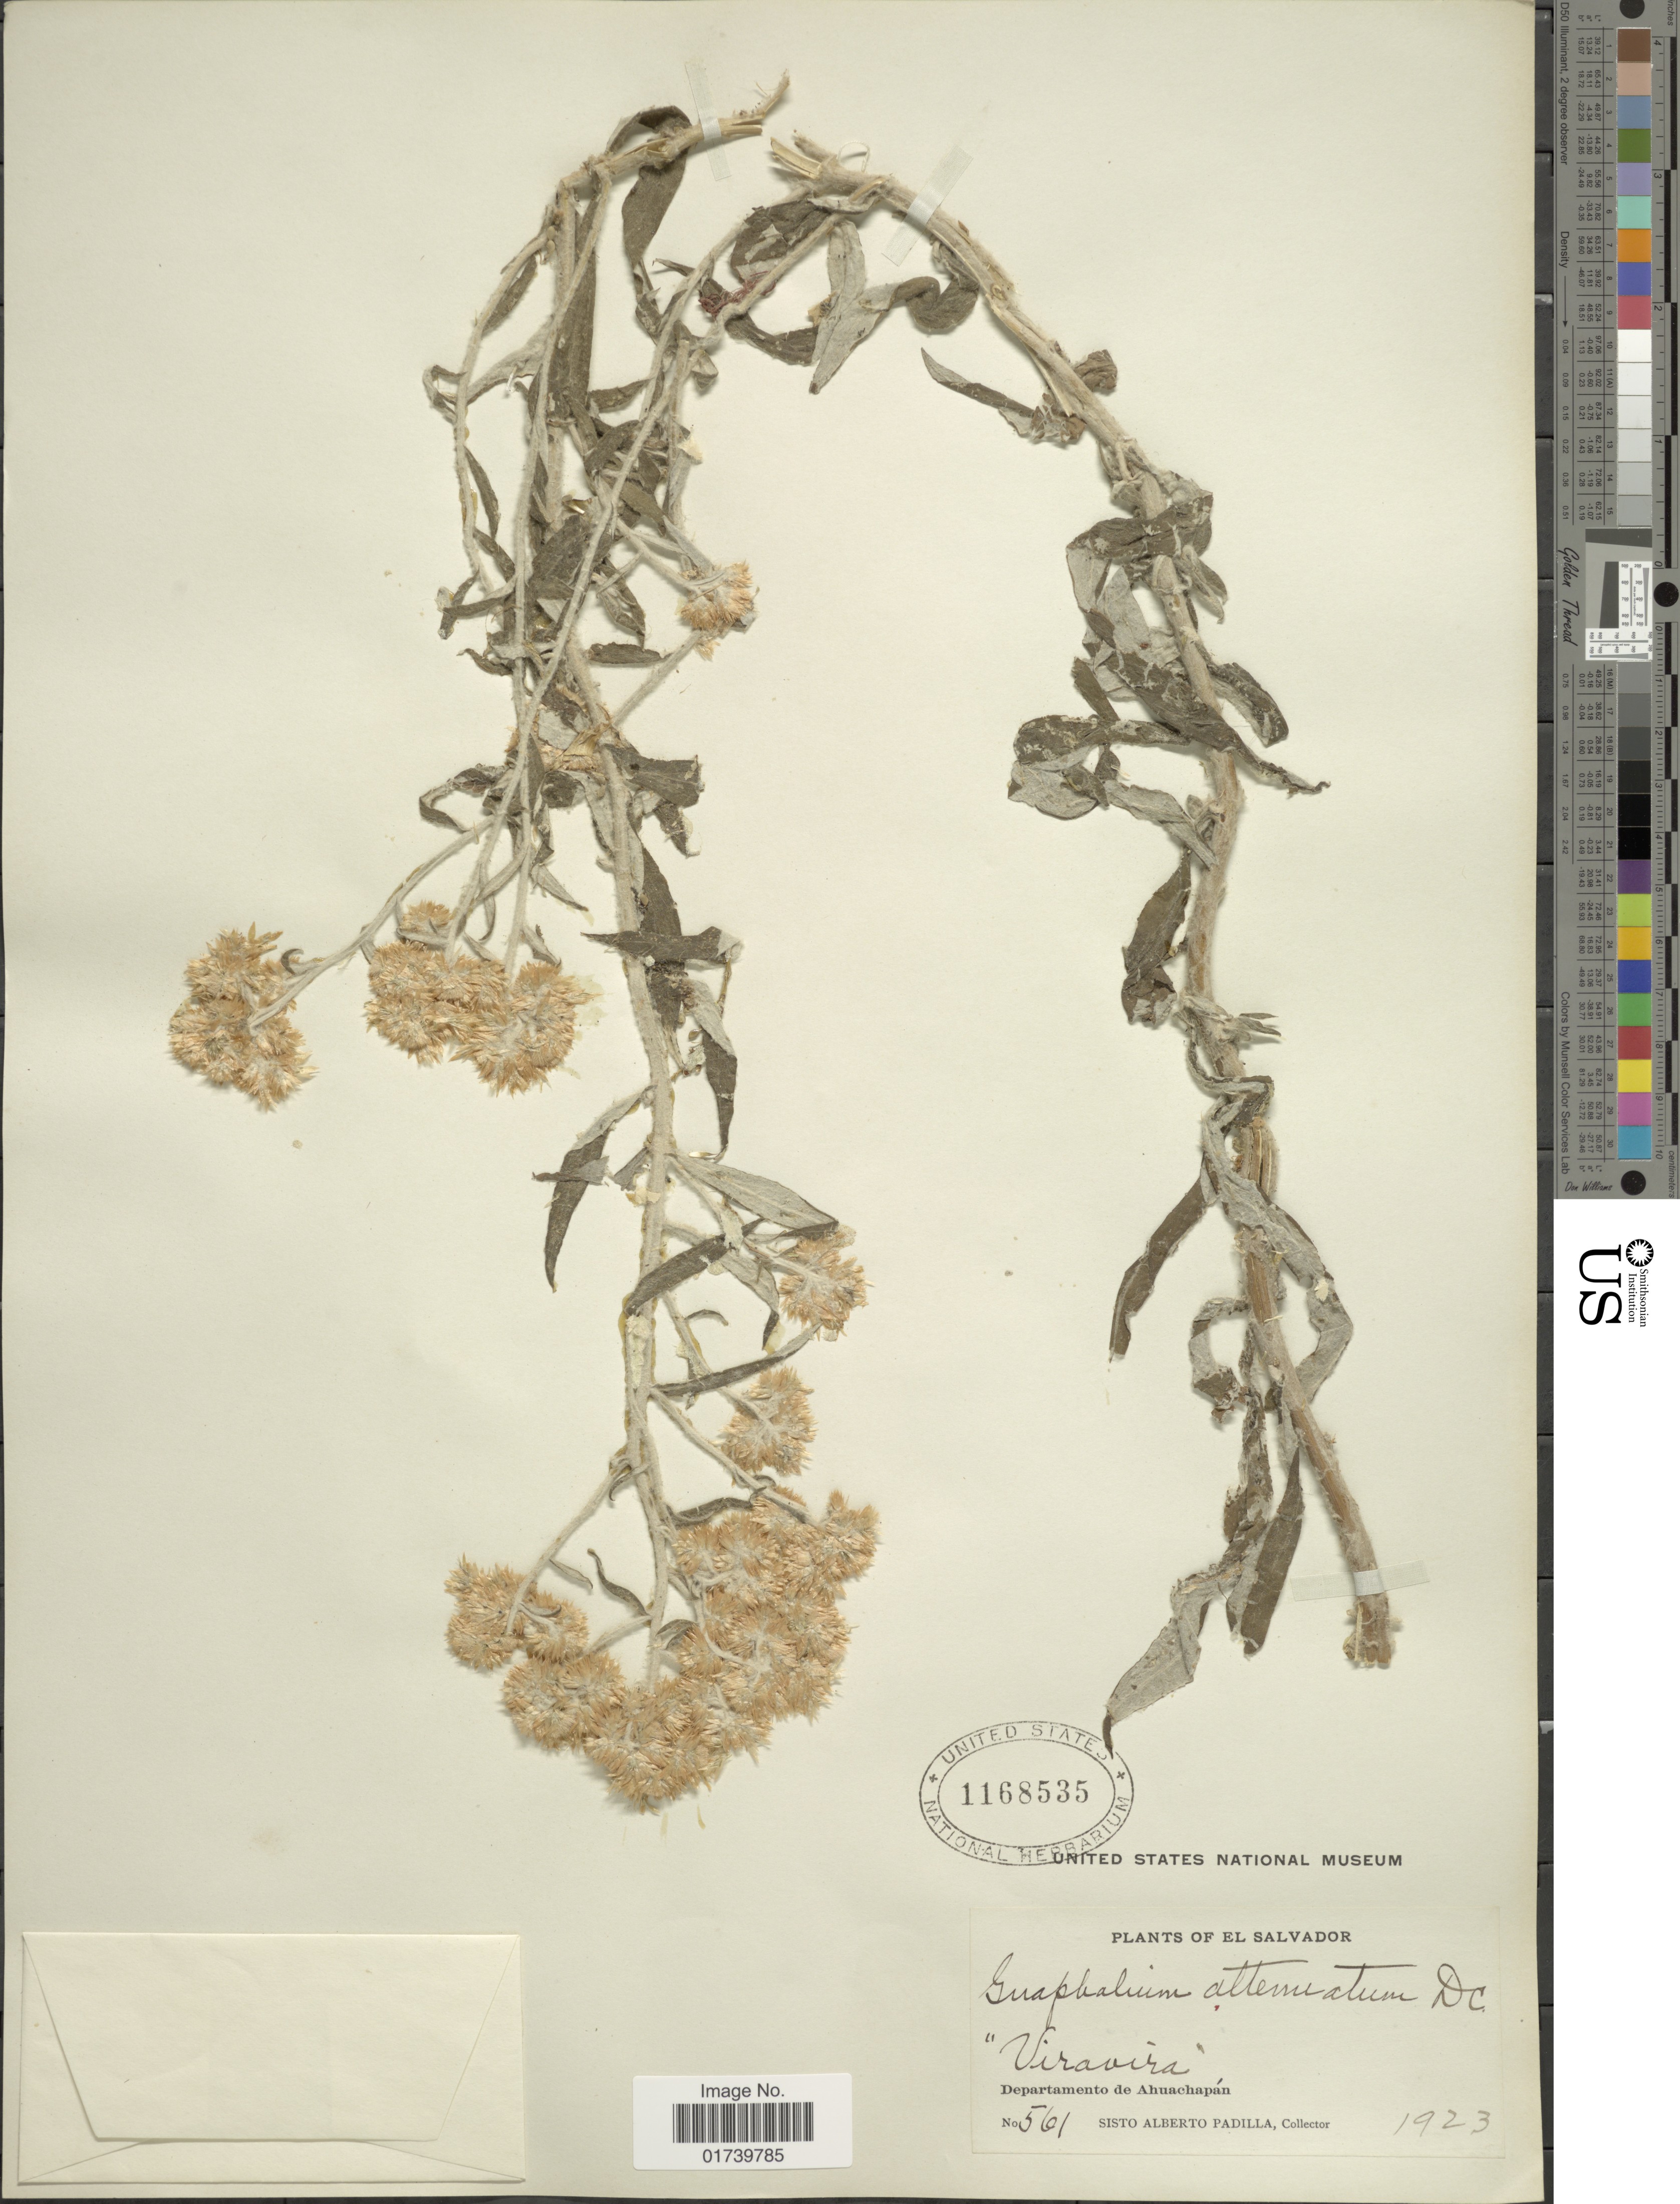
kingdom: Plantae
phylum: Tracheophyta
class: Magnoliopsida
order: Asterales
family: Asteraceae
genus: Pseudognaphalium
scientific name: Pseudognaphalium attenuatum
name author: (DC.) Anderb.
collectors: S. A. Padilla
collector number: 561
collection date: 1923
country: El Salvador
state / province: Ahuachapan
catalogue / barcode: US 1168535